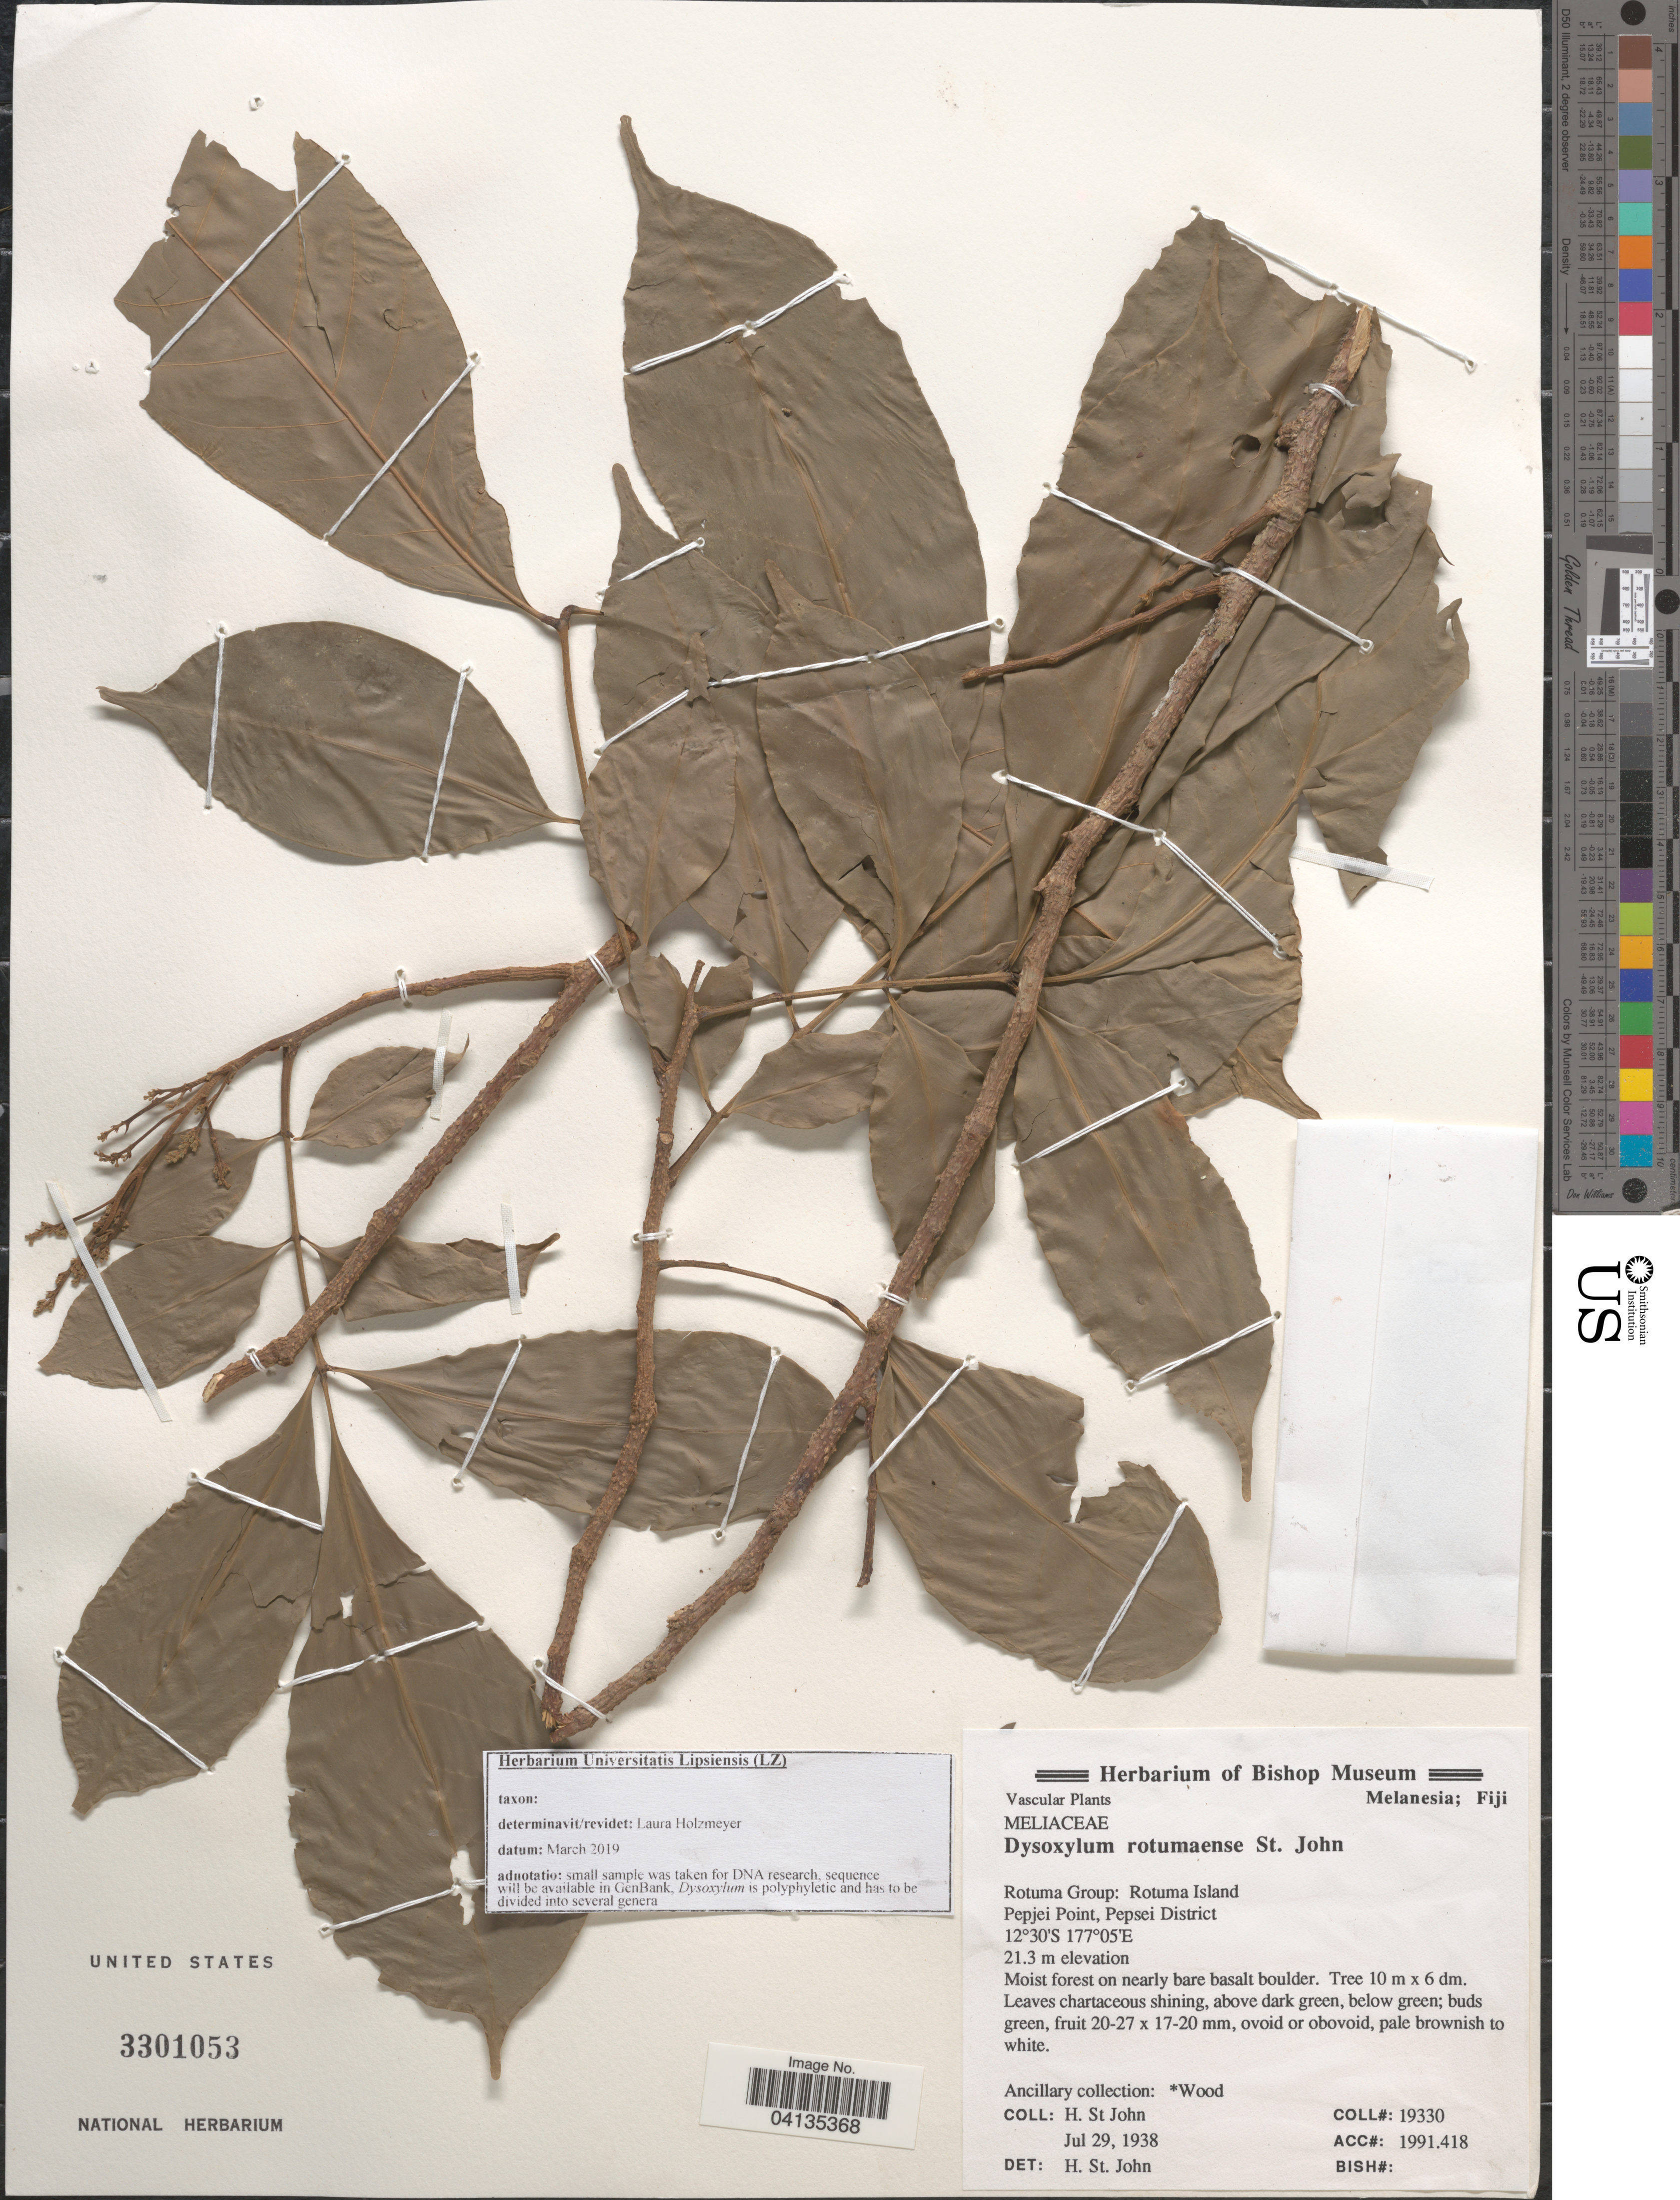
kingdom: Plantae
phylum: Tracheophyta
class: Magnoliopsida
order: Sapindales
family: Meliaceae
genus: Dysoxylum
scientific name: Dysoxylum rotumaense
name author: H. St. John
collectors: H. St John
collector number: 19330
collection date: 1938-07-29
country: Fiji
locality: Melanesia. Rotuma Group: Rotuma Island. Pepjei Point, Pepsei District.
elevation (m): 21.3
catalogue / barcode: US 3301053